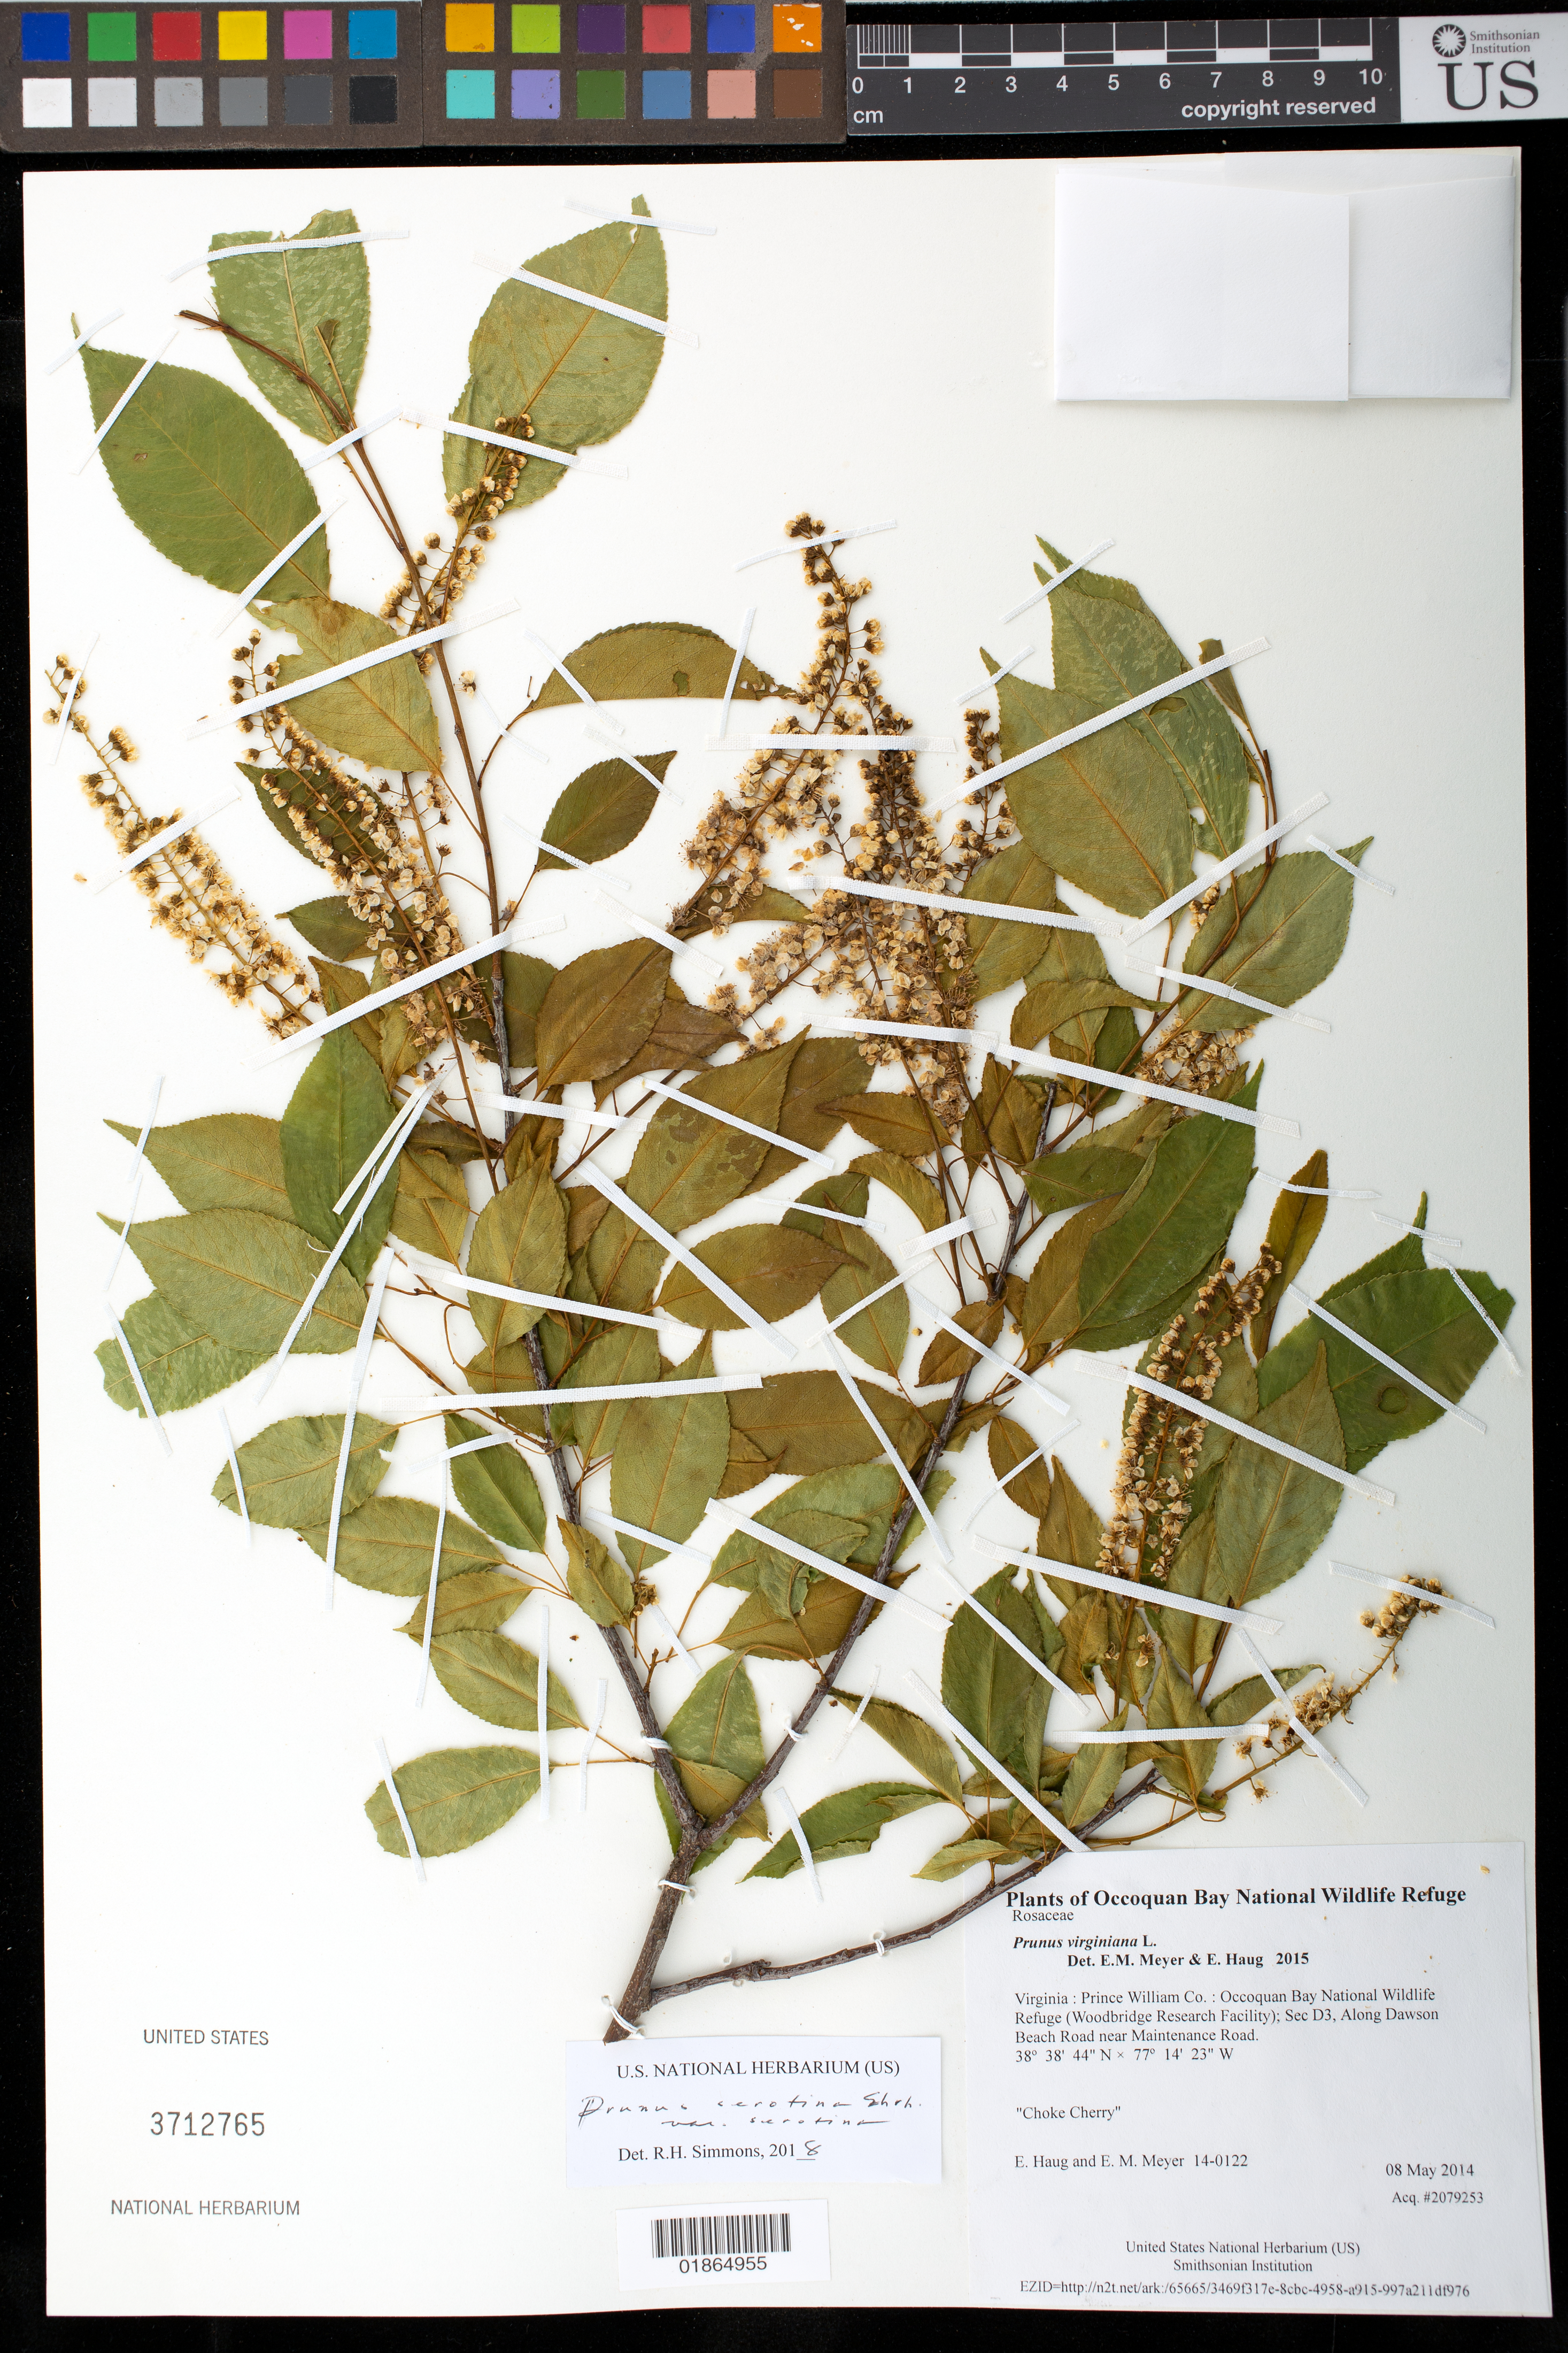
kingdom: Plantae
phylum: Tracheophyta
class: Magnoliopsida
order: Rosales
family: Rosaceae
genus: Prunus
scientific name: Prunus serotina var. serotina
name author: Ehrh.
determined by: Simmons, R. H., (UNITED STATES)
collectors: E. Haug & E. M. Meyer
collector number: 14-0122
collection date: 2014-05-08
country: United States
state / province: Virginia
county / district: Prince William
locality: Occoquan Bay National Wildlife Refuge (Woodbridge Research Facility); Sec D3, Along Dawson Beach Road near Maintenance Road.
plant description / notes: Choke Cherry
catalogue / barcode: US 3712765